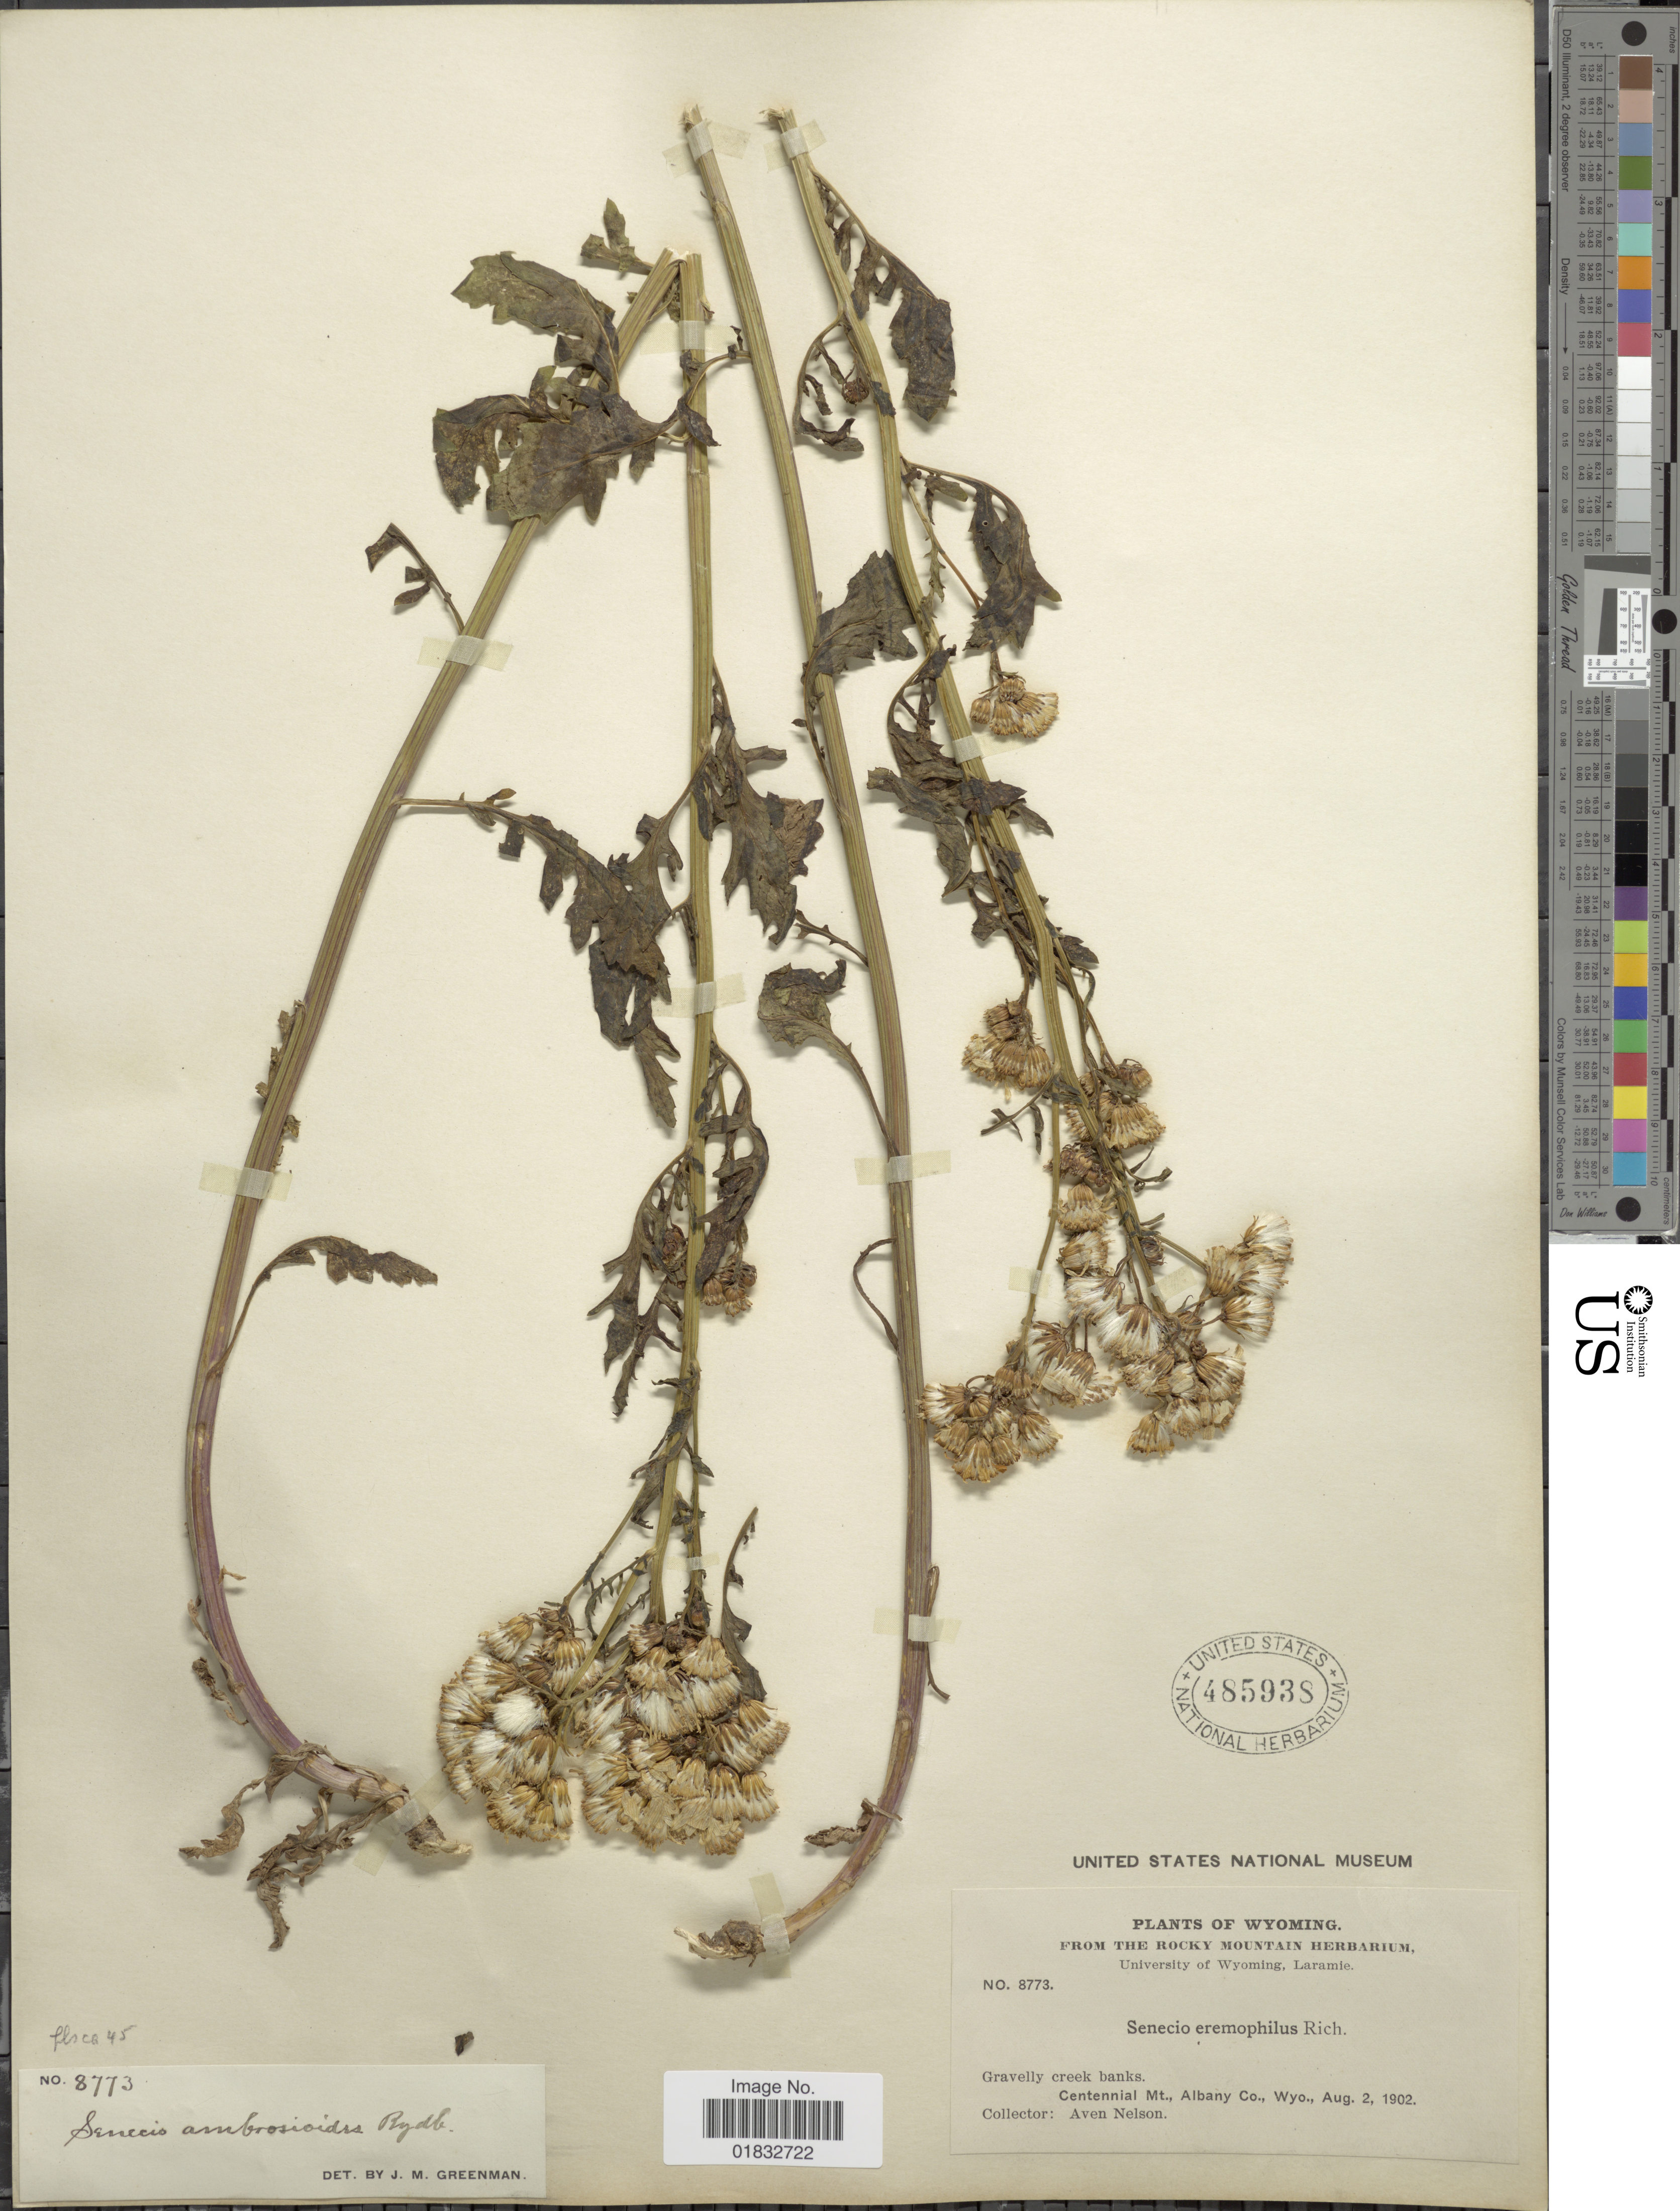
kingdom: Plantae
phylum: Tracheophyta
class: Magnoliopsida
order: Asterales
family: Asteraceae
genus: Senecio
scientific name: Senecio eremophilus var. kingii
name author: (Rydb.) Greenm.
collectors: A. Nelson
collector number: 8773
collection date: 1902-08-02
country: United States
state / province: Wyoming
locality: Gravelly creek banks. Centennial Mt., Albany Co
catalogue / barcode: US 485938